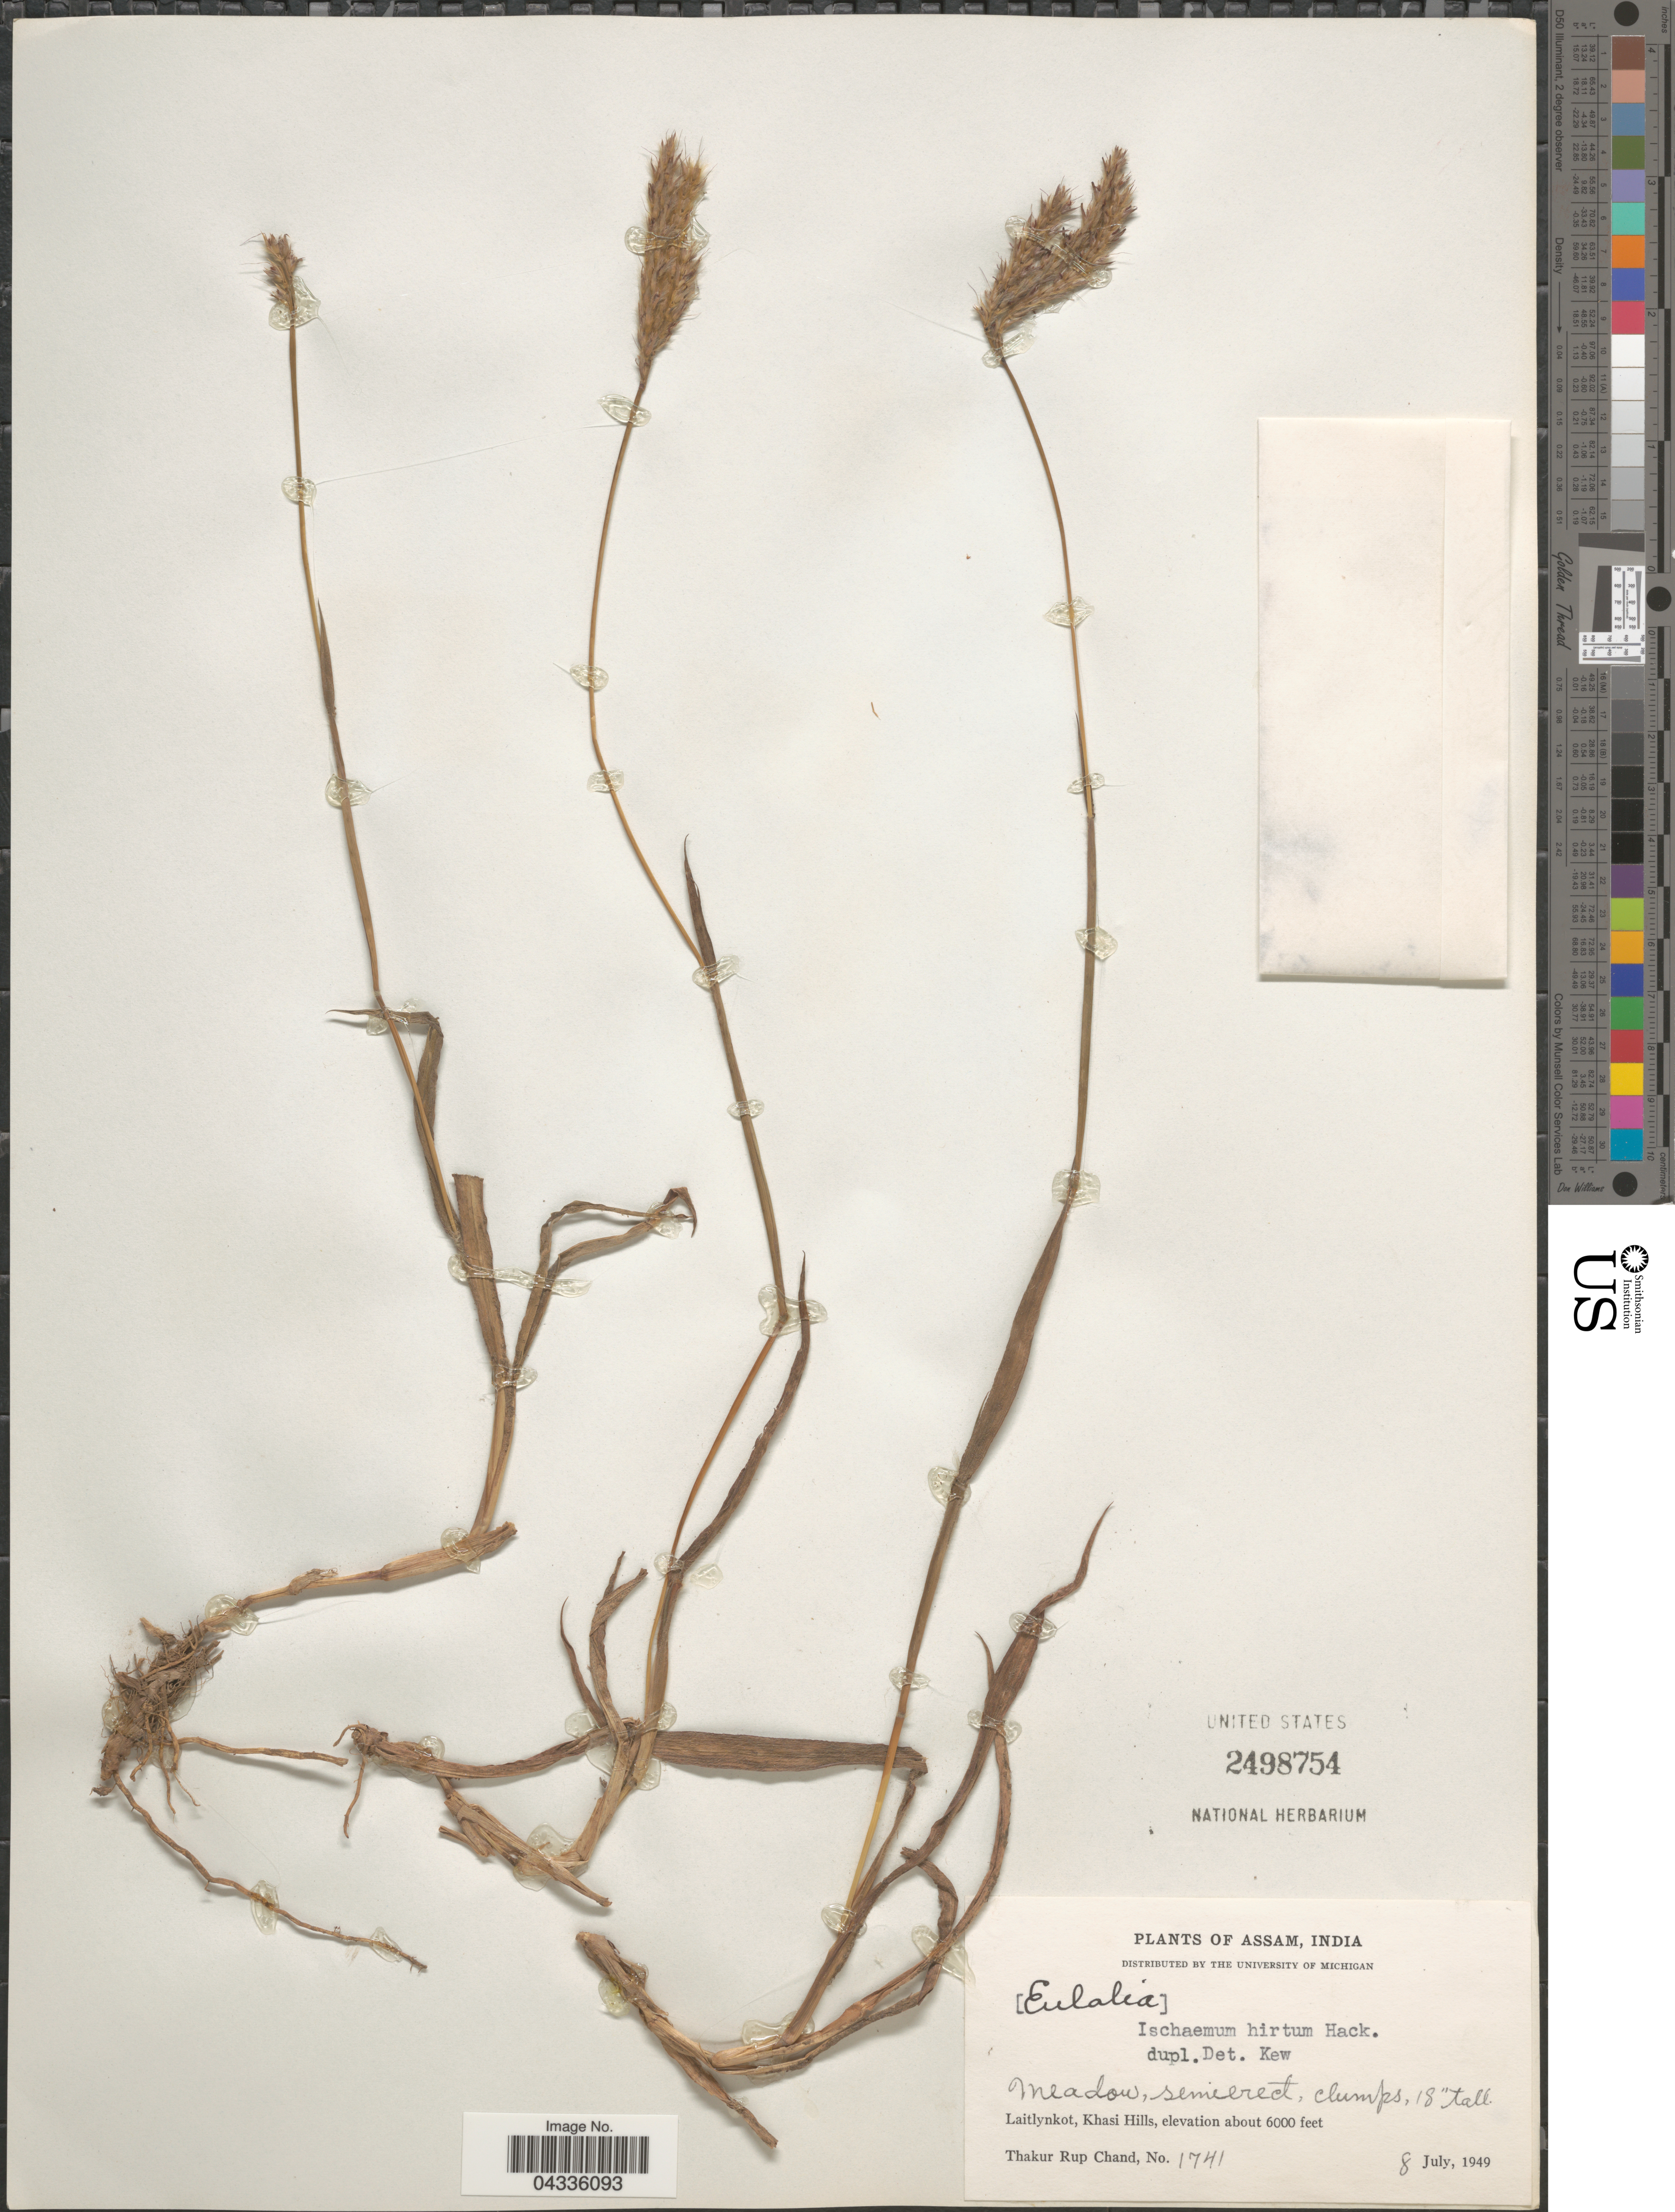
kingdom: Plantae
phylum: Tracheophyta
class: Liliopsida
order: Poales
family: Poaceae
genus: Eulalia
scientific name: Eulalia sp.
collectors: T. R. Chand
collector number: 1741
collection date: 1949-07-08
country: India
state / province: Meghalaya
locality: Laitlynkot, Khasi Hills.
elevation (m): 1829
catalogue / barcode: US 2498754